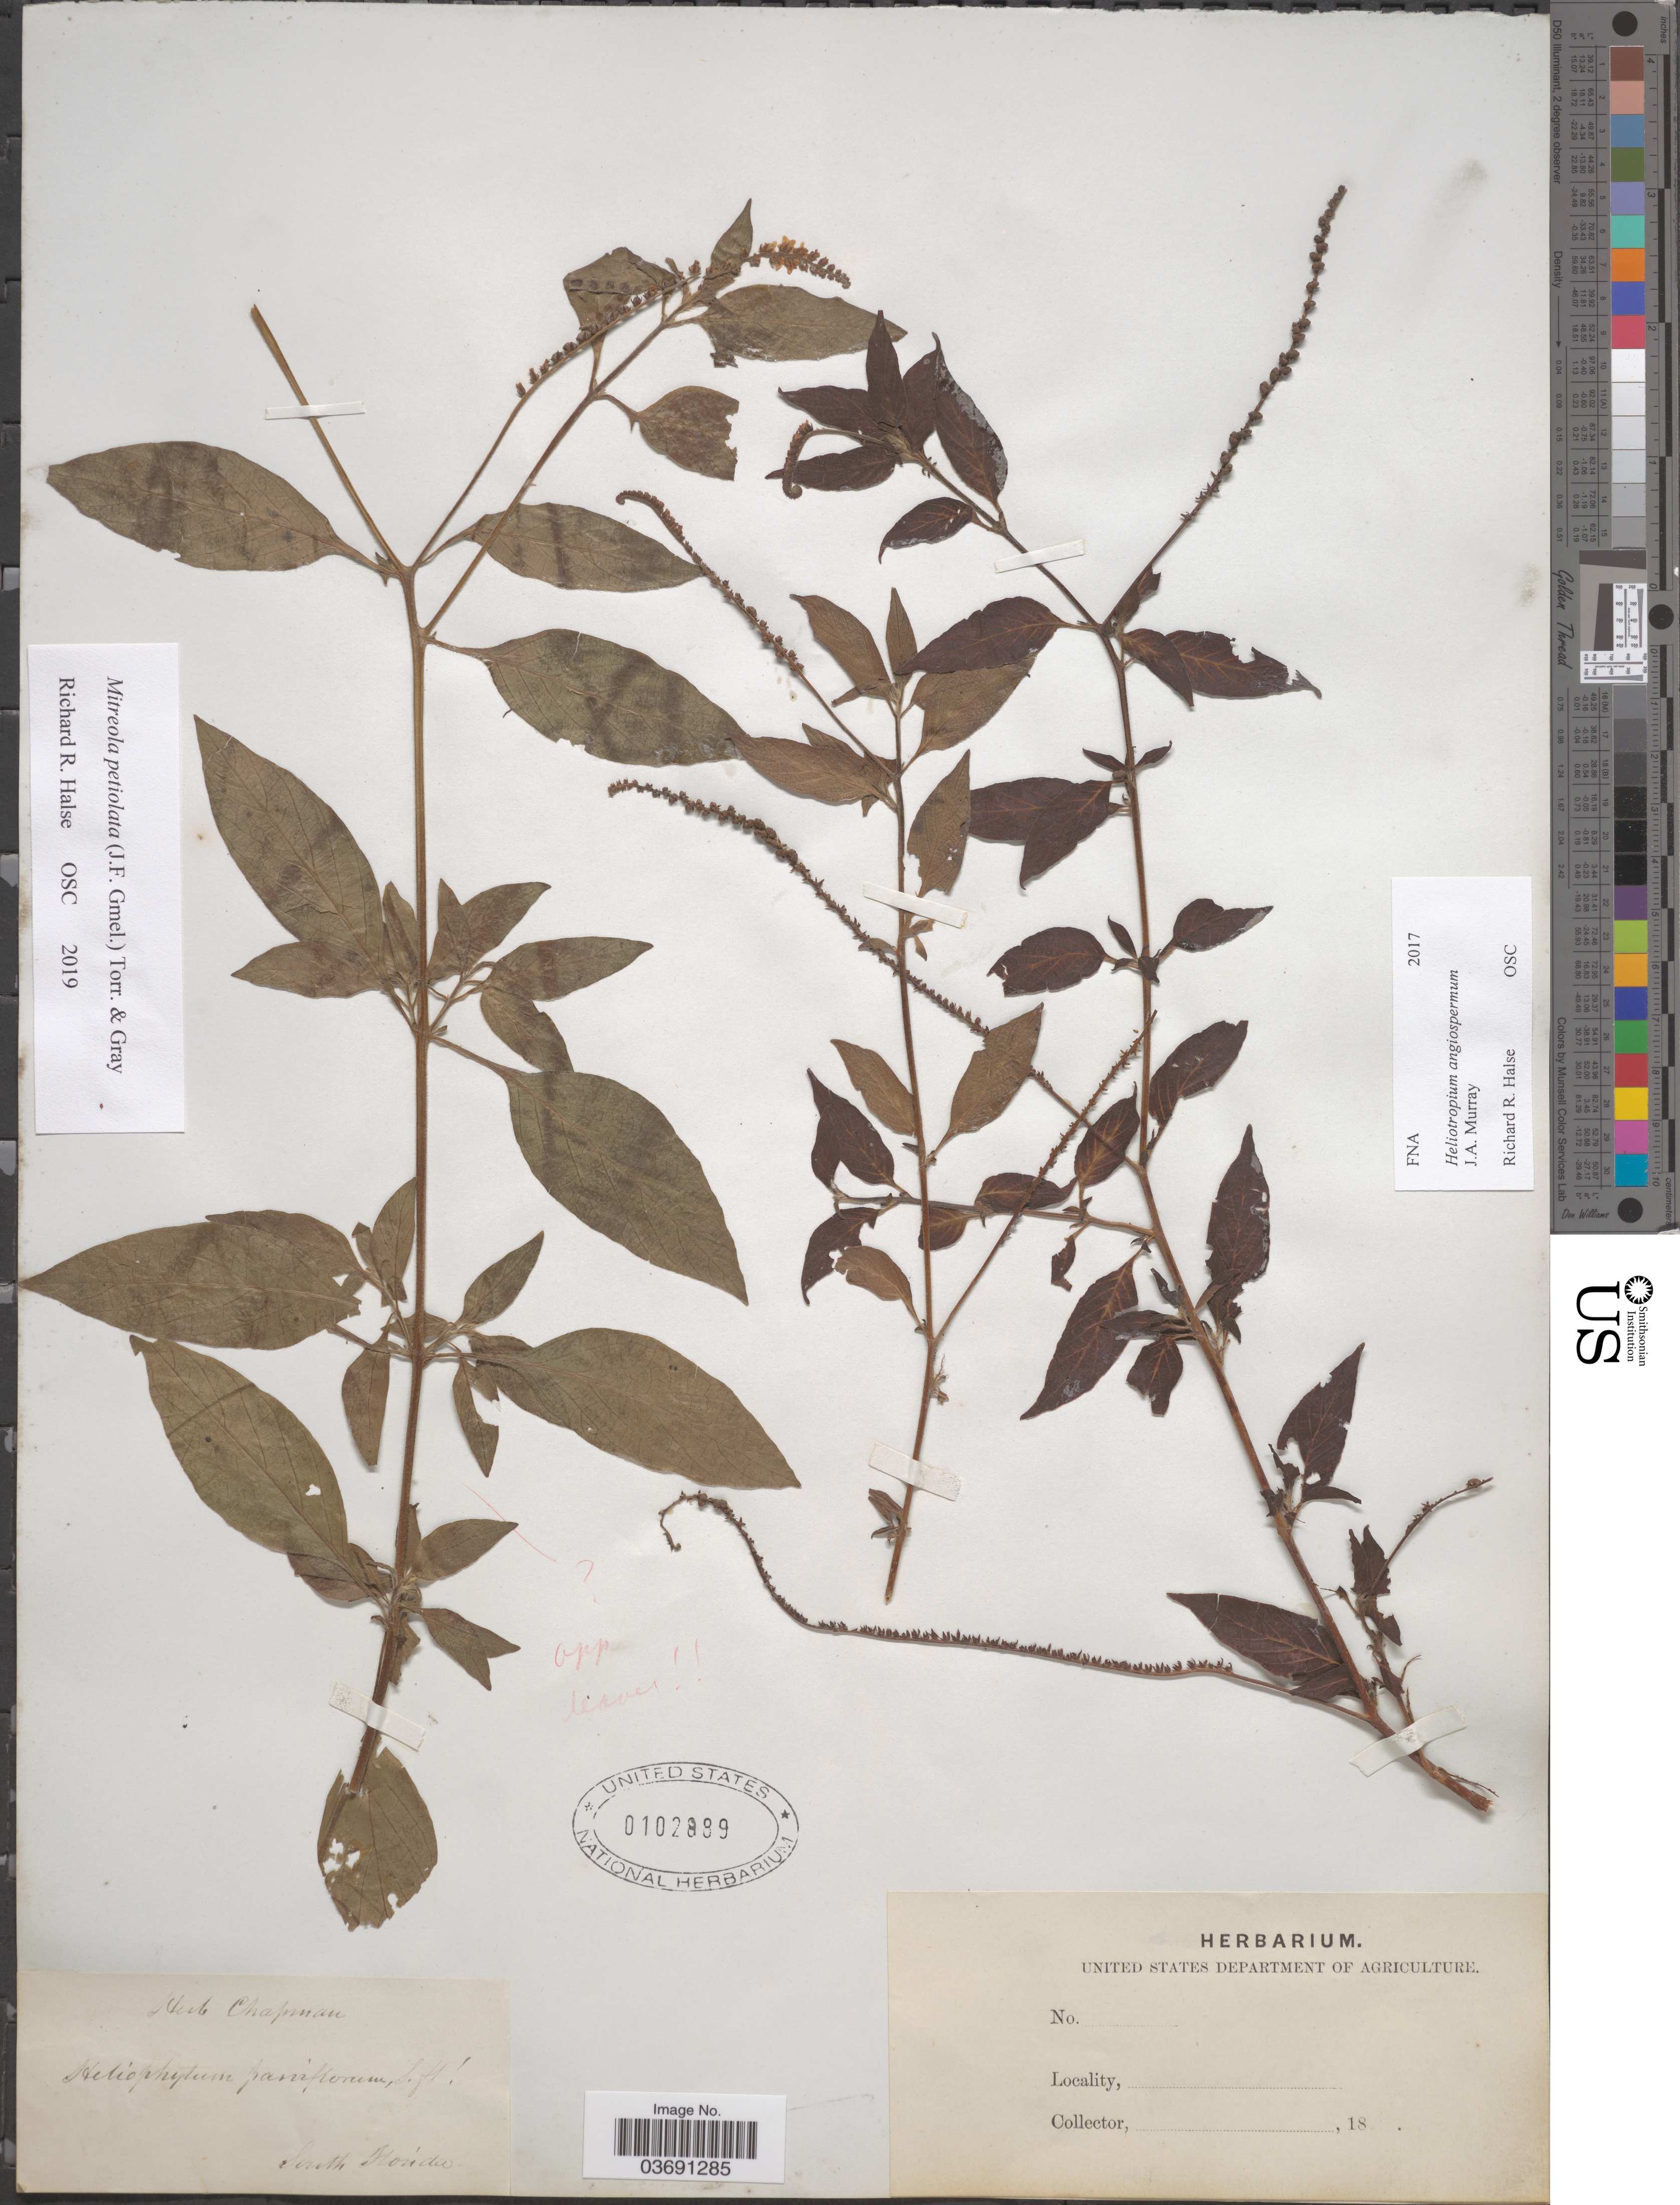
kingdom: Plantae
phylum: Tracheophyta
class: Magnoliopsida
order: Boraginales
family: Heliotropiaceae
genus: Heliotropium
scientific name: Heliotropium angiospermum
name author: Murray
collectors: ex herb. Chapman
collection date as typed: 18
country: United States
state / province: Florida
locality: South Florida.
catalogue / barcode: US 102889